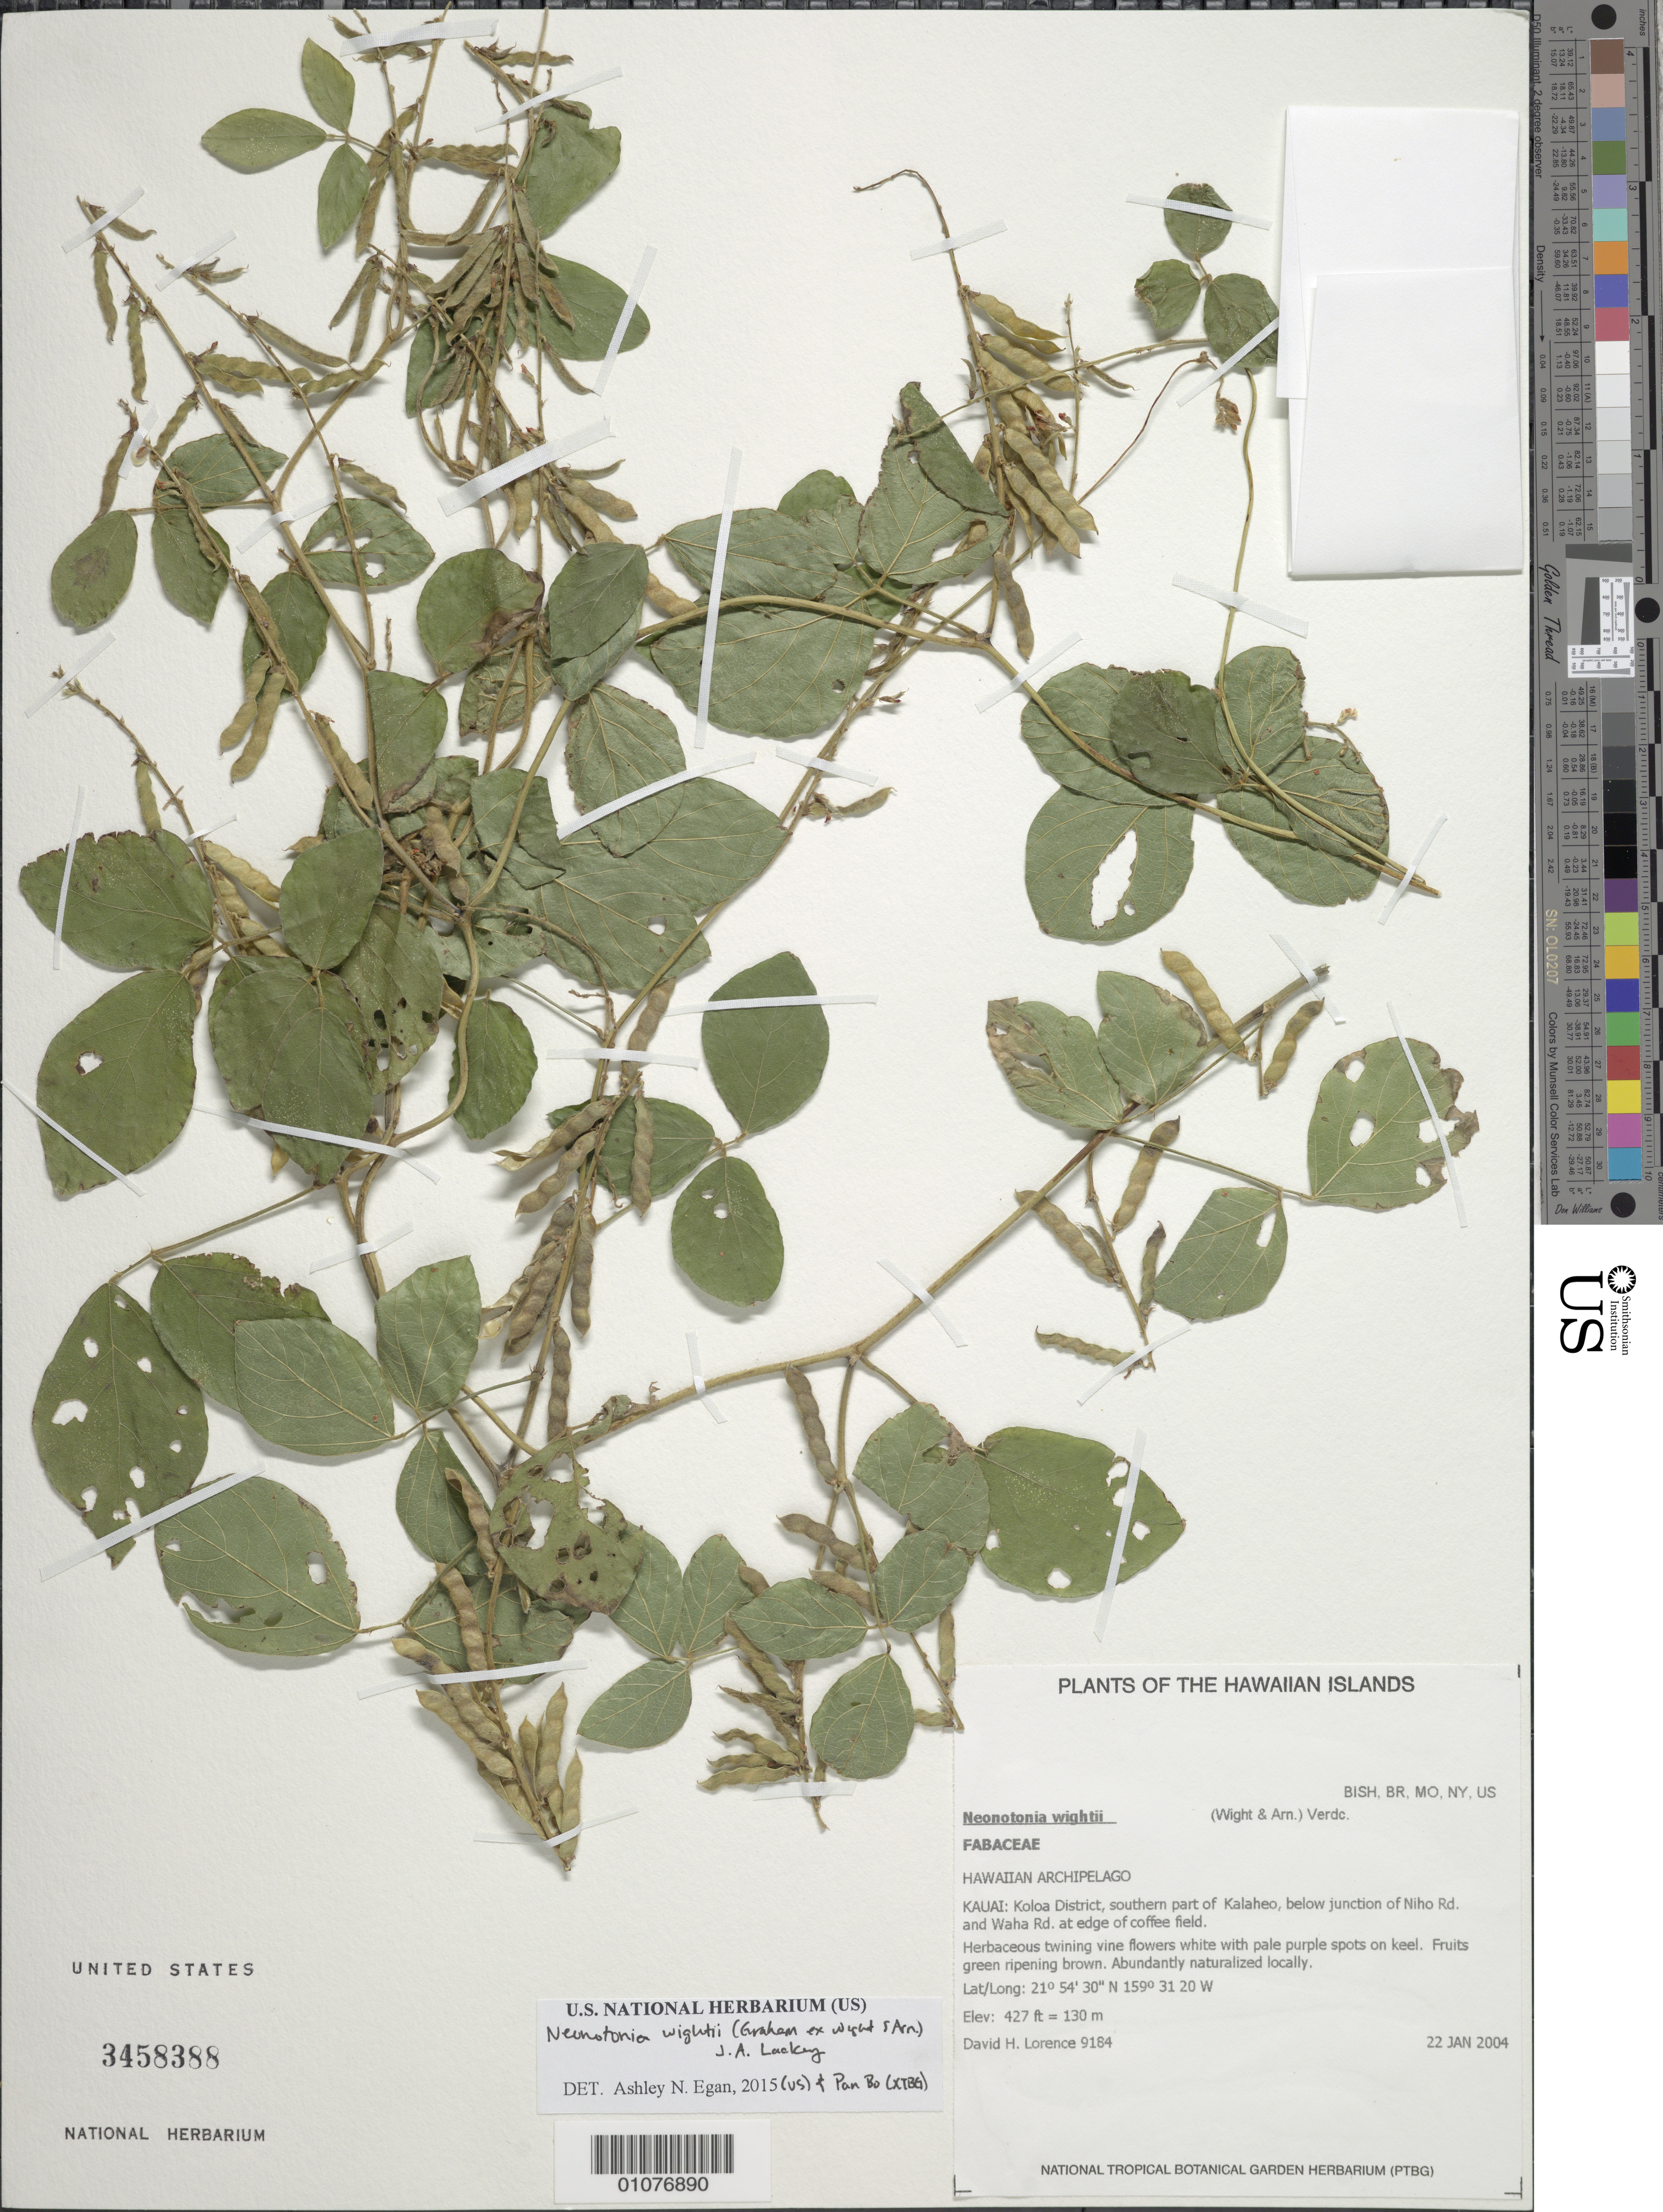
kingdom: Plantae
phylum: Tracheophyta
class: Magnoliopsida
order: Fabales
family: Fabaceae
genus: Neonotonia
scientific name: Neonotonia wightii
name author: (Arn.) J.A. Lackey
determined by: Egan, Ashley N., (US), Smithsonian Institution - National Museum of Natural History (UNITED STATES)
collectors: D. Lorence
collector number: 9184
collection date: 2004-01-22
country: United States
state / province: Hawaii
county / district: Kauai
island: Kaua'i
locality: Koloa District, S part of Kalaheo, below junction of Niho Rd. and Waha Rd. at edge of coffee field.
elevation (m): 130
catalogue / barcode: US 3458388